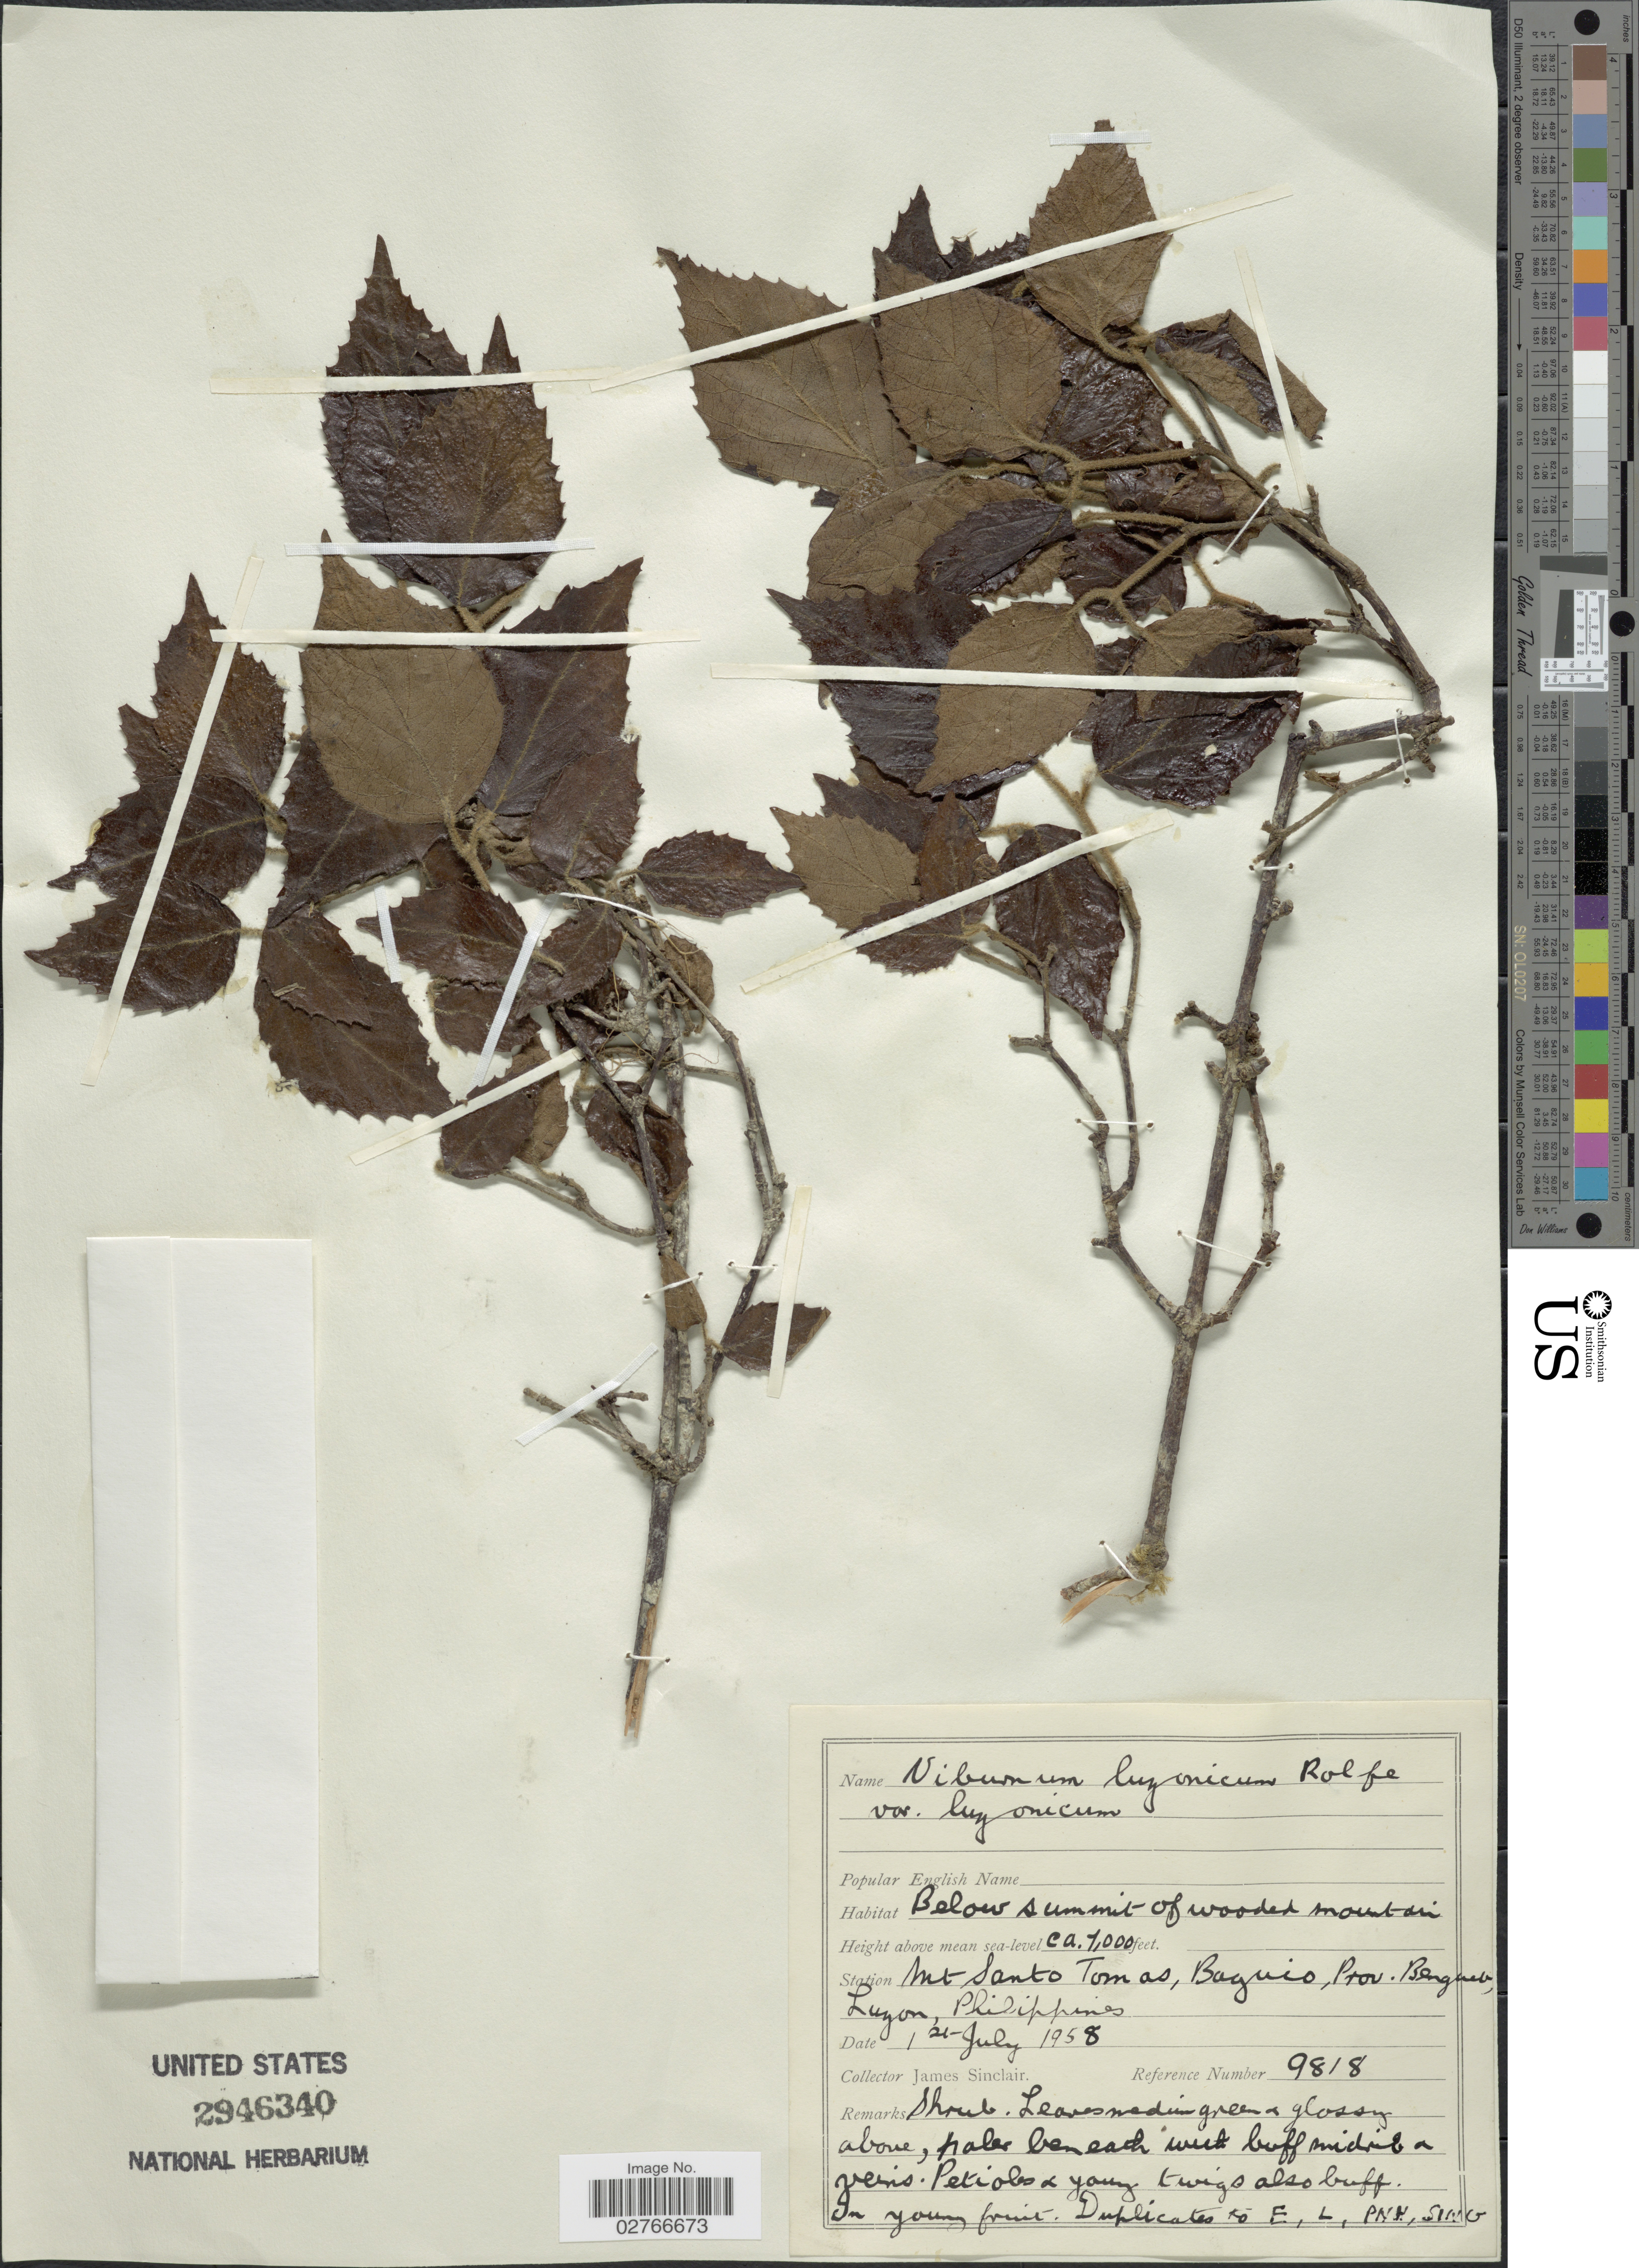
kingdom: Plantae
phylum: Tracheophyta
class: Magnoliopsida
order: Dipsacales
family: Viburnaceae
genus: Viburnum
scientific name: Viburnum luzonicum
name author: Rolfe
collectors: J. Sinclair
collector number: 9818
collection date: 1958-07-01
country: Philippines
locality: Mt Santo Tomas, Baguio, Prov. Benguet, Luzon.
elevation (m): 305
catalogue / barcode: US 2946340